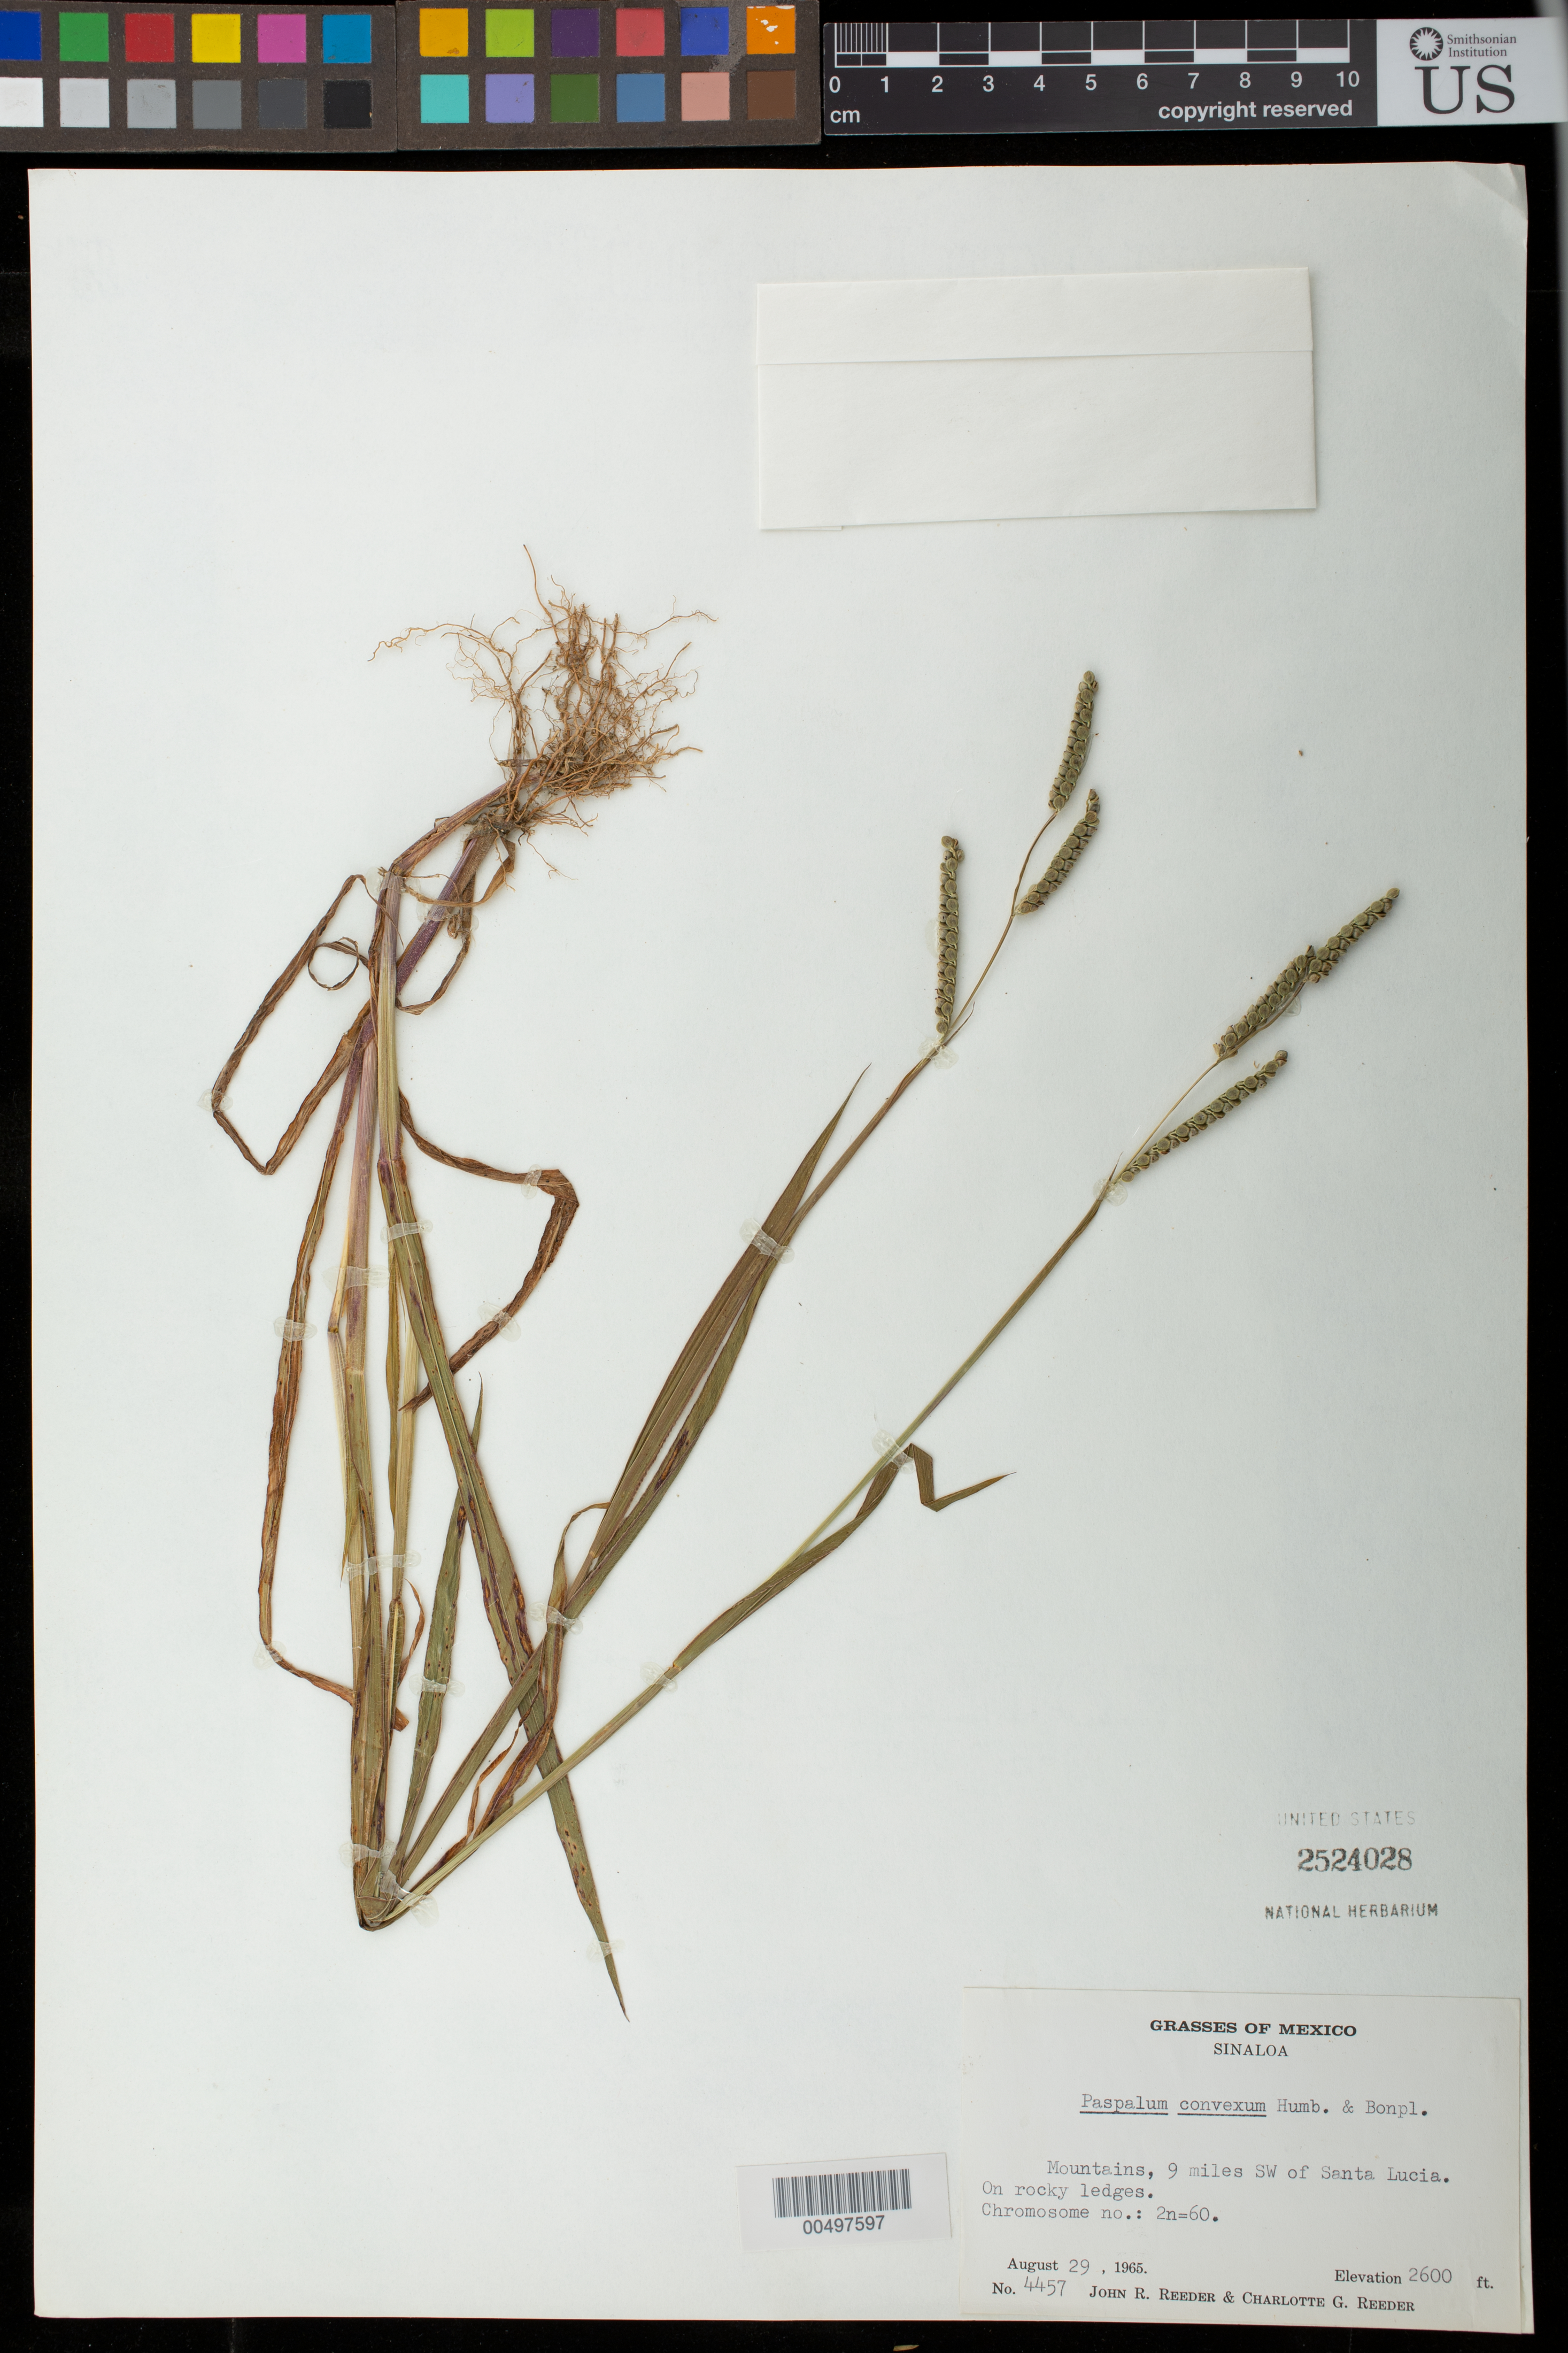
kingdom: Plantae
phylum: Tracheophyta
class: Liliopsida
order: Poales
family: Poaceae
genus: Paspalum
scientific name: Paspalum convexum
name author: Humb. & Bonpl. ex Flüggé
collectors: J. R. Reeder & C. G. Reeder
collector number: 4457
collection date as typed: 29 Aug 1965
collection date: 1965-08-29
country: Mexico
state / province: Sinaloa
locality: Mts, 9 mi SW of Santa Lucia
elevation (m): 792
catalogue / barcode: US 2524028